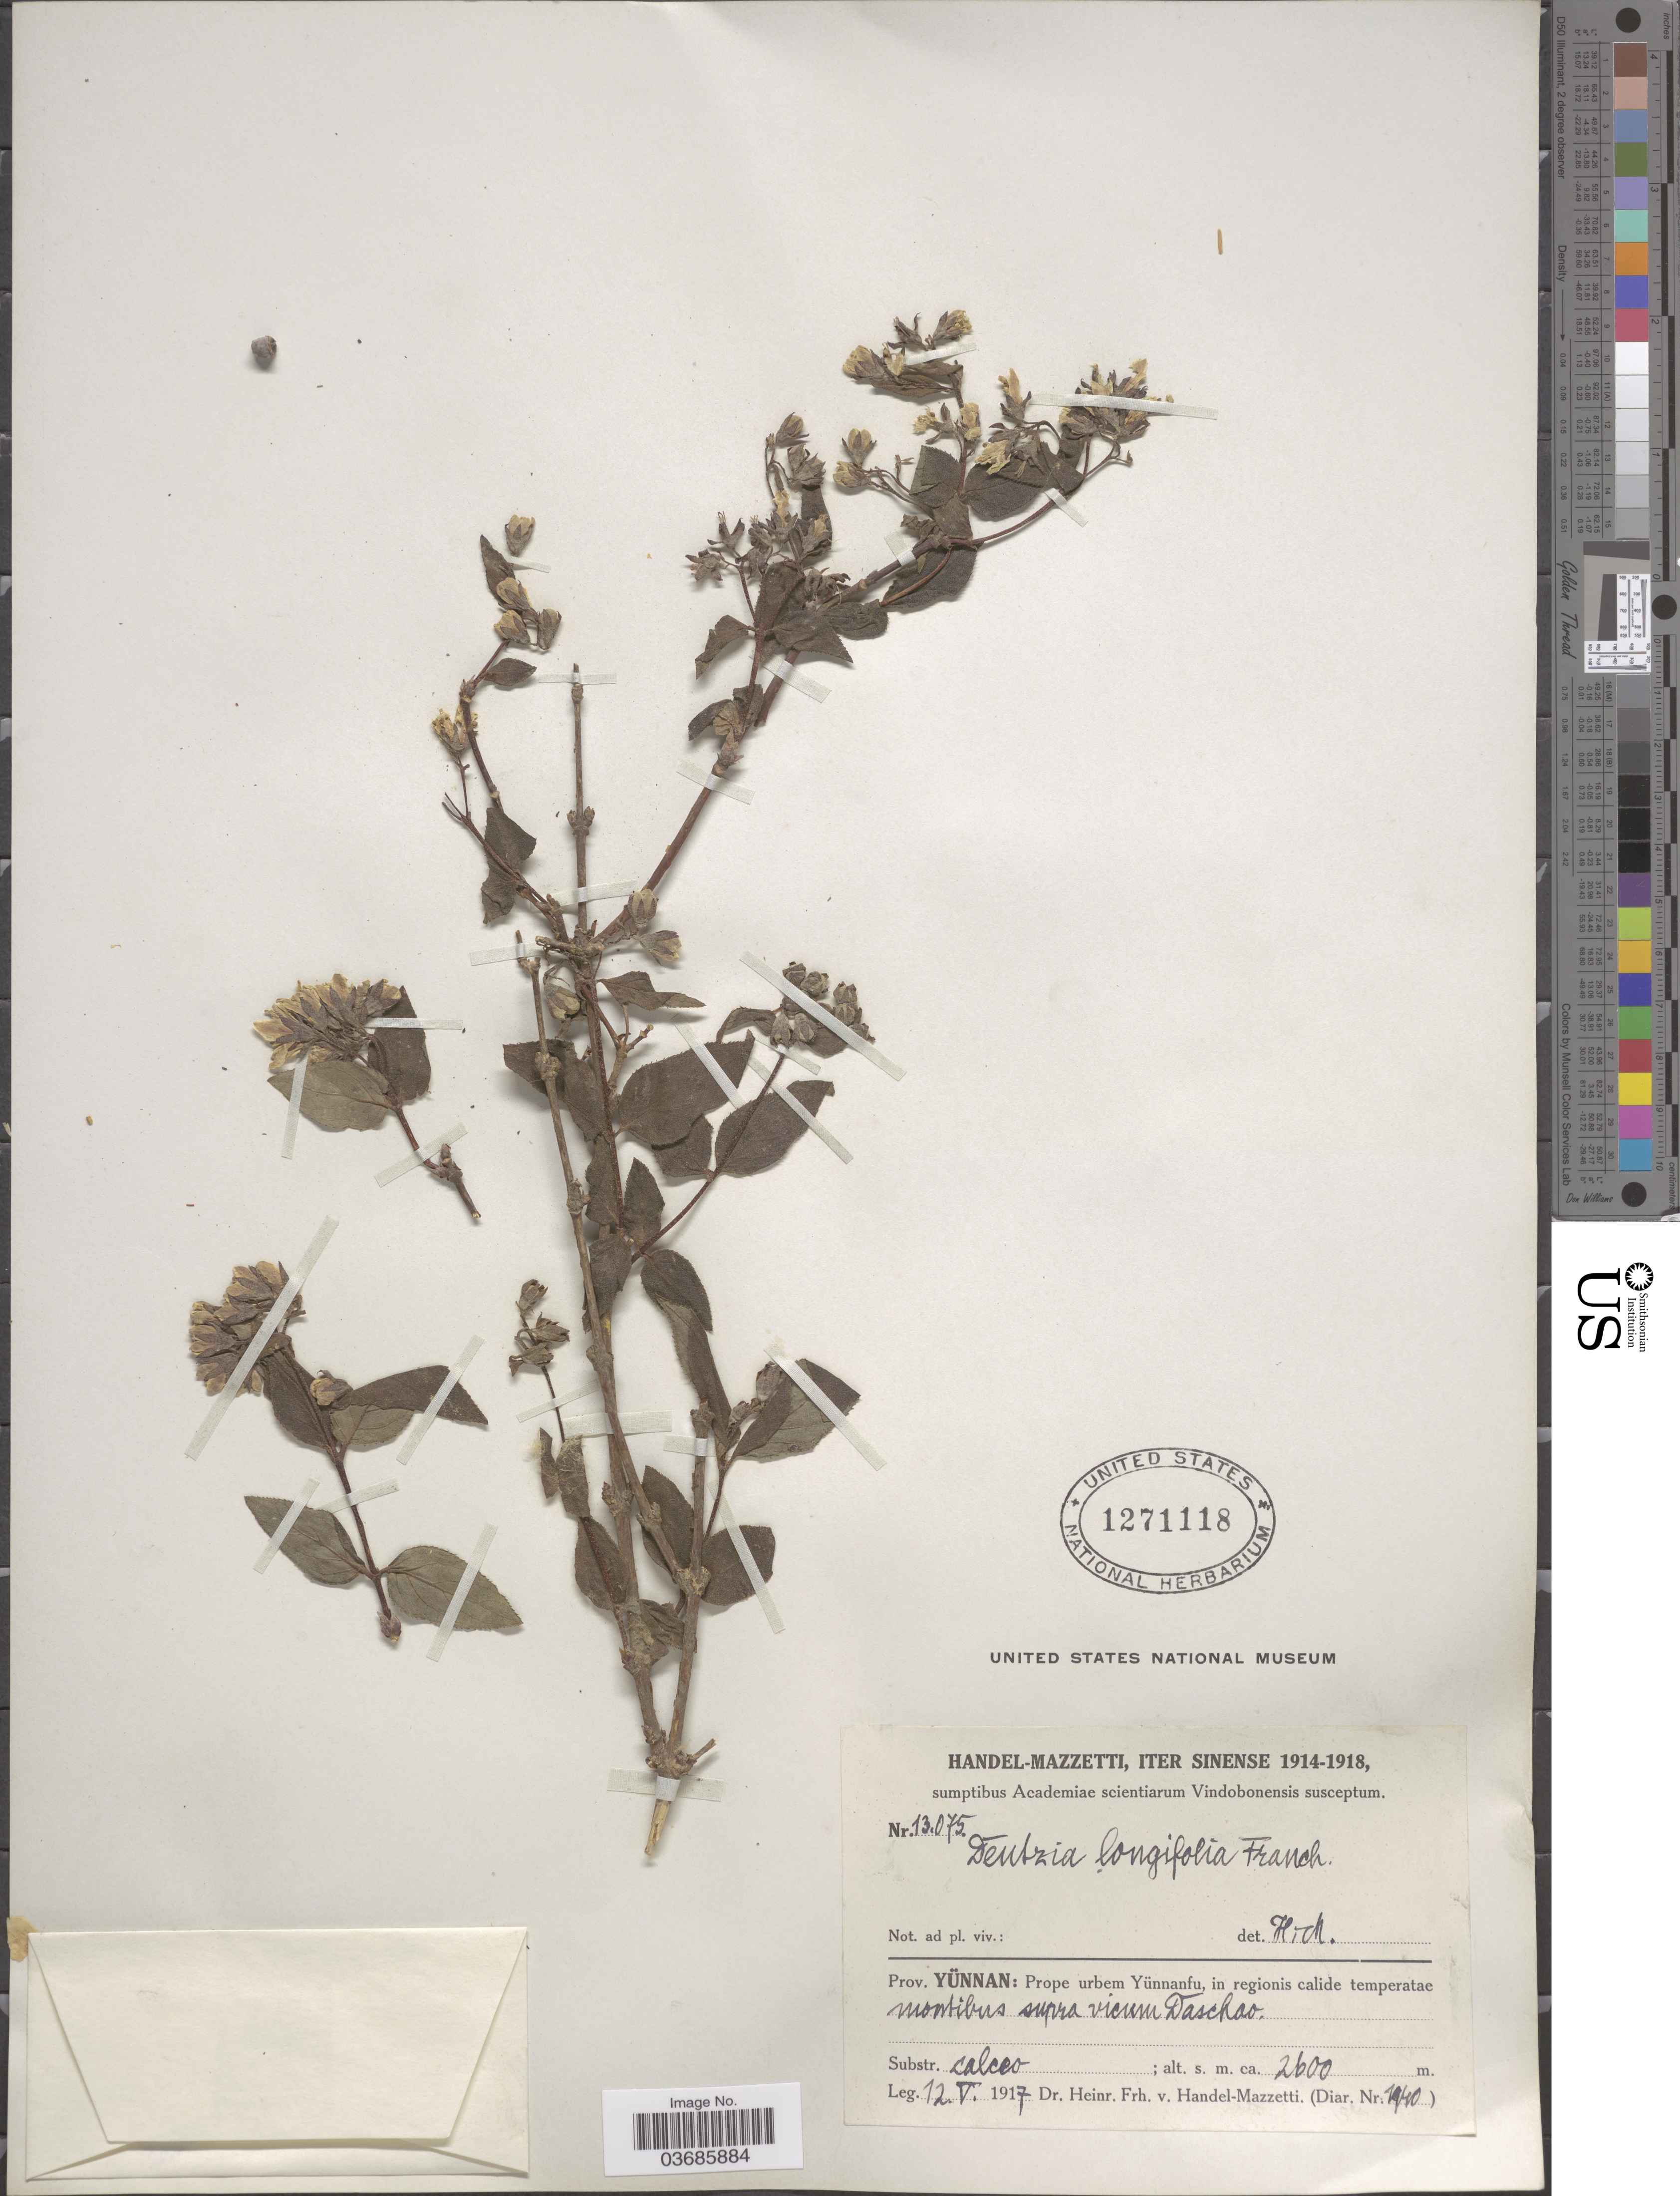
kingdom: Plantae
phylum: Tracheophyta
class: Magnoliopsida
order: Cornales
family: Hydrangeaceae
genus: Deutzia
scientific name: Deutzia longifolia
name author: Franch.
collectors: H. Handel-Mazzetti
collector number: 13075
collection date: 1917-05-12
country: China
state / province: Yunnan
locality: Iter Sinense 1914-1918. Prov. Yünnan: Prope urbem Yünnanfu, in regionis calide temperatae montibus supra vicum Daschao.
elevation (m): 2600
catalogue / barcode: US 1271118